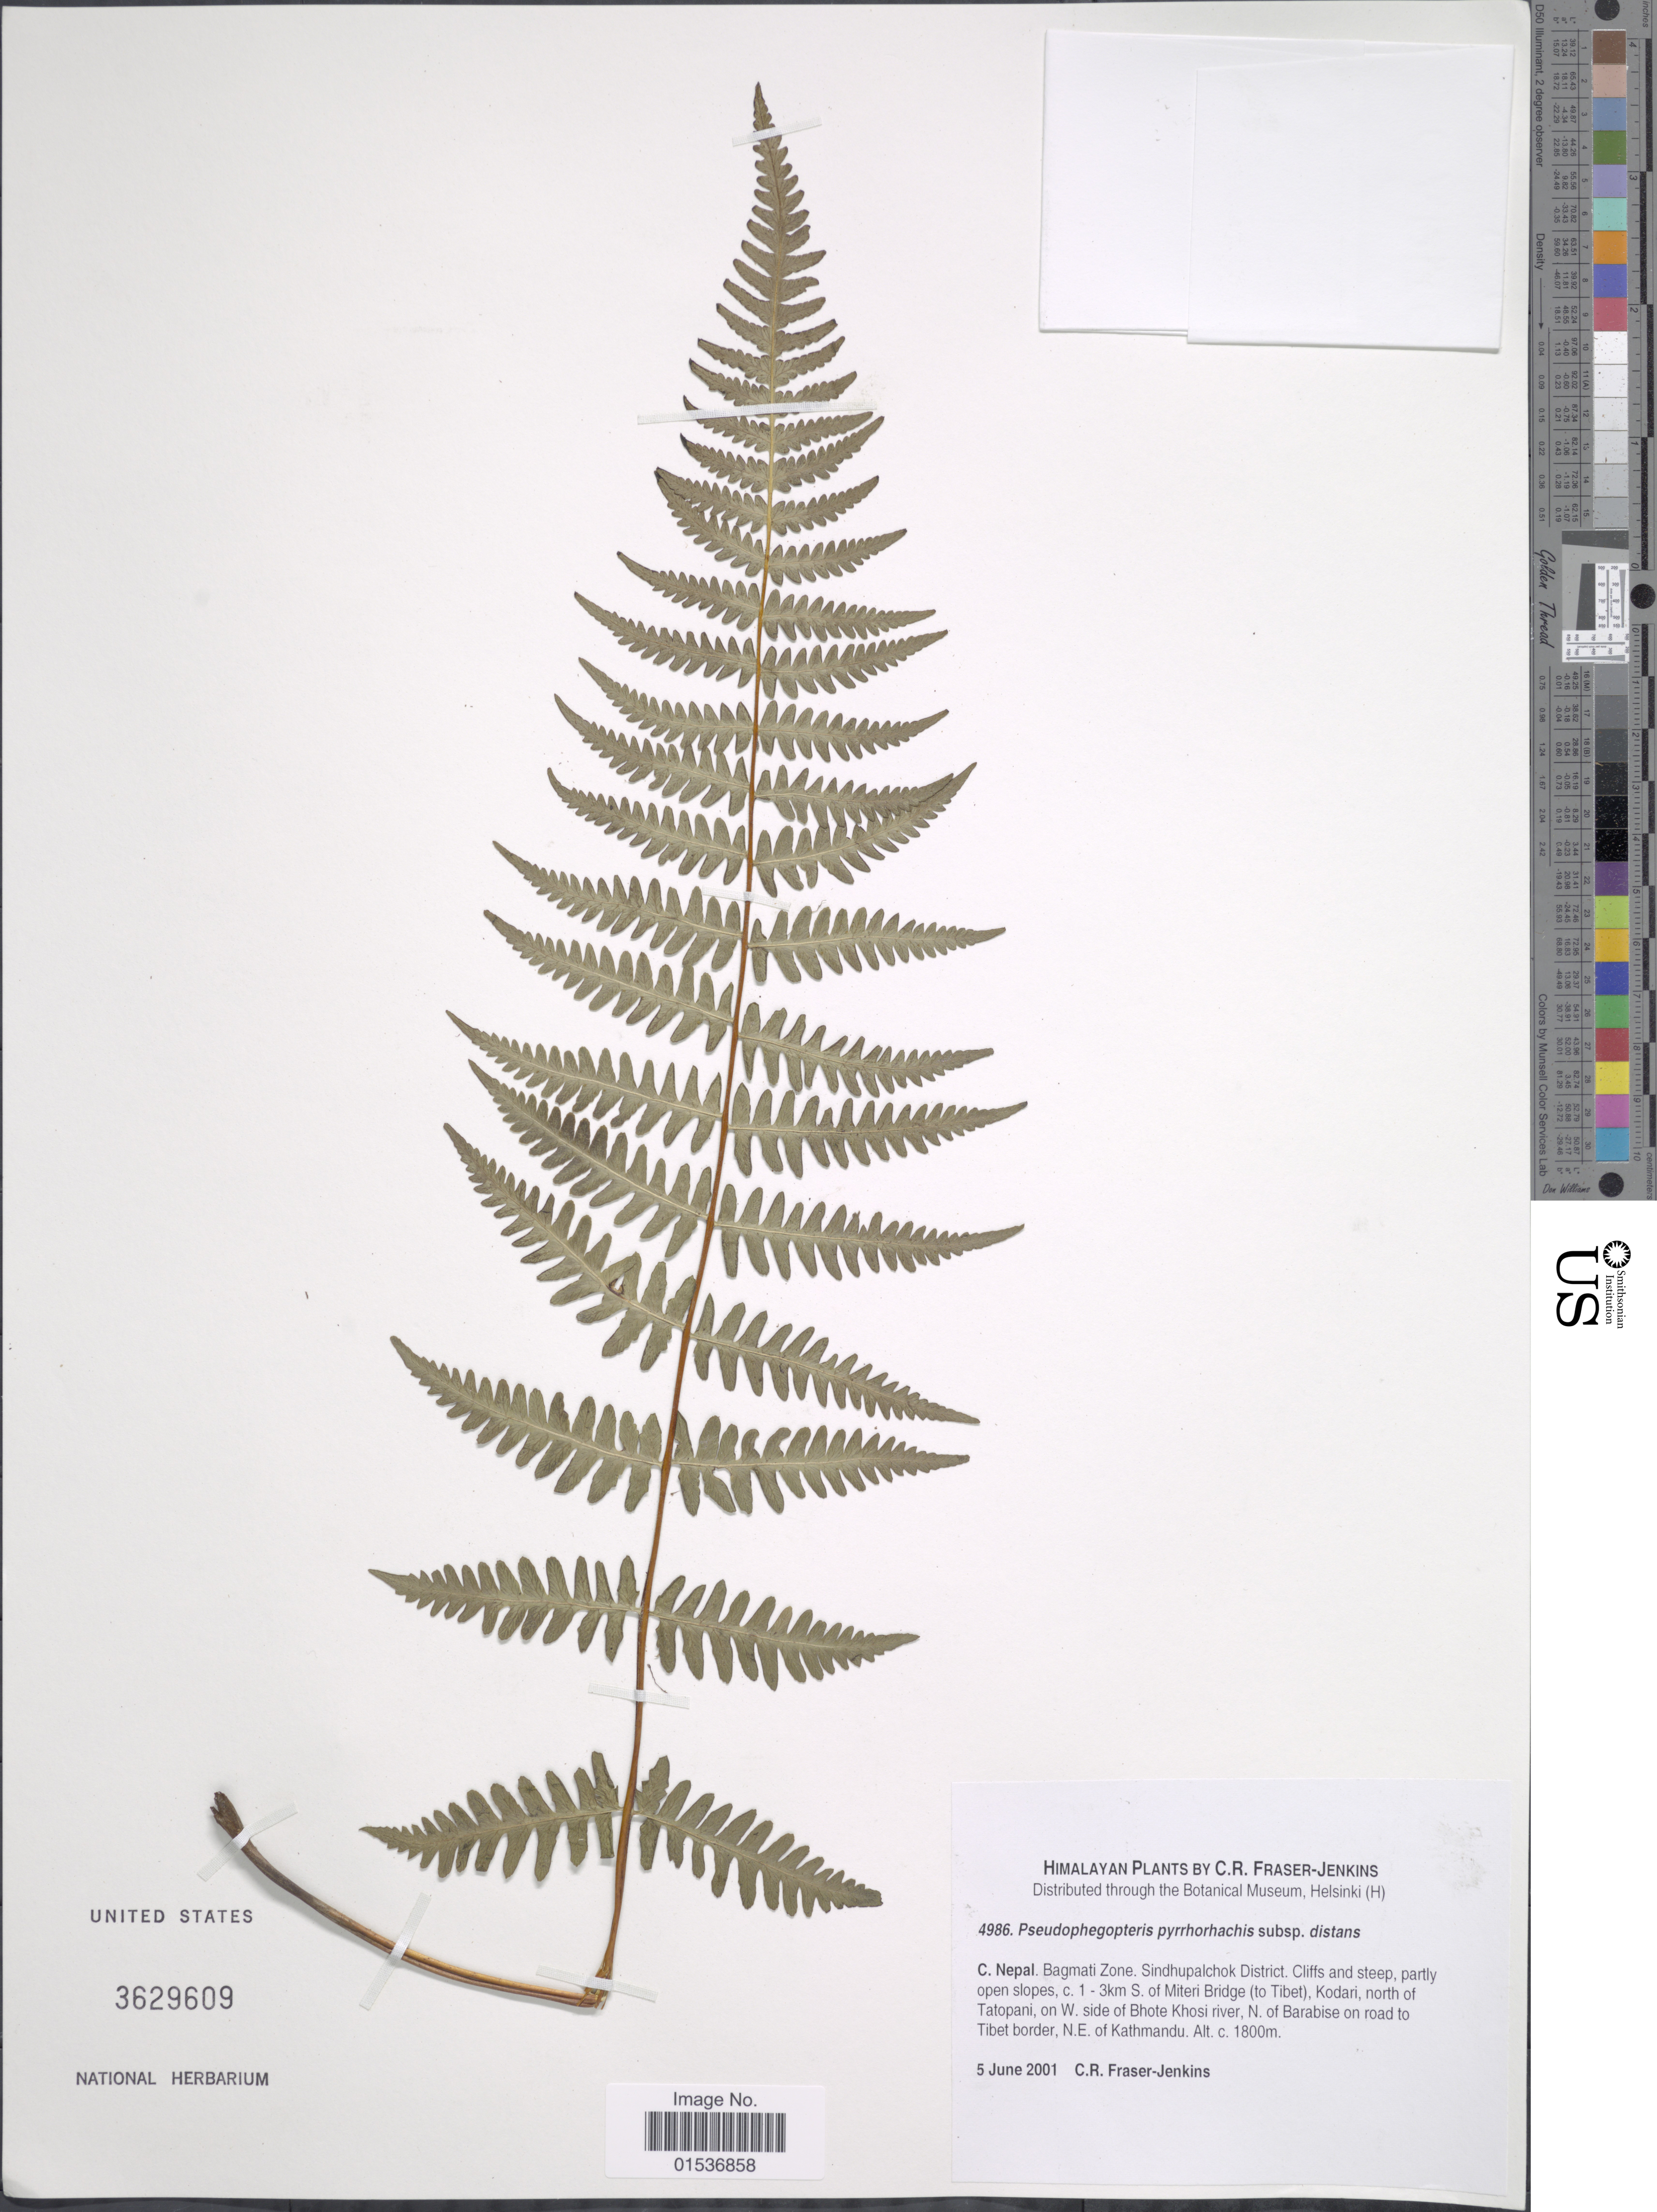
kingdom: Plantae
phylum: Tracheophyta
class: Polypodiopsida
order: Polypodiales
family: Thelypteridaceae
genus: Pseudophegopteris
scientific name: Pseudophegopteris pyrrhorachis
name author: (Kunze) Ching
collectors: C. R. Fraser-Jenkins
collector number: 4986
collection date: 2001-06-05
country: Nepal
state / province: Bagmati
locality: Himalayan, C. Nepal Bagmati Zone, Sindhupalchok District. c.1-3km S. of Miteri Bridge (to Tibet), Kodari, norh of Tatopani, on W side of Bhote Khosi river, N, of Barabise on road to Tibet border, N.E. of Kathmandu.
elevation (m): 1800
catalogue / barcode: US 3629609